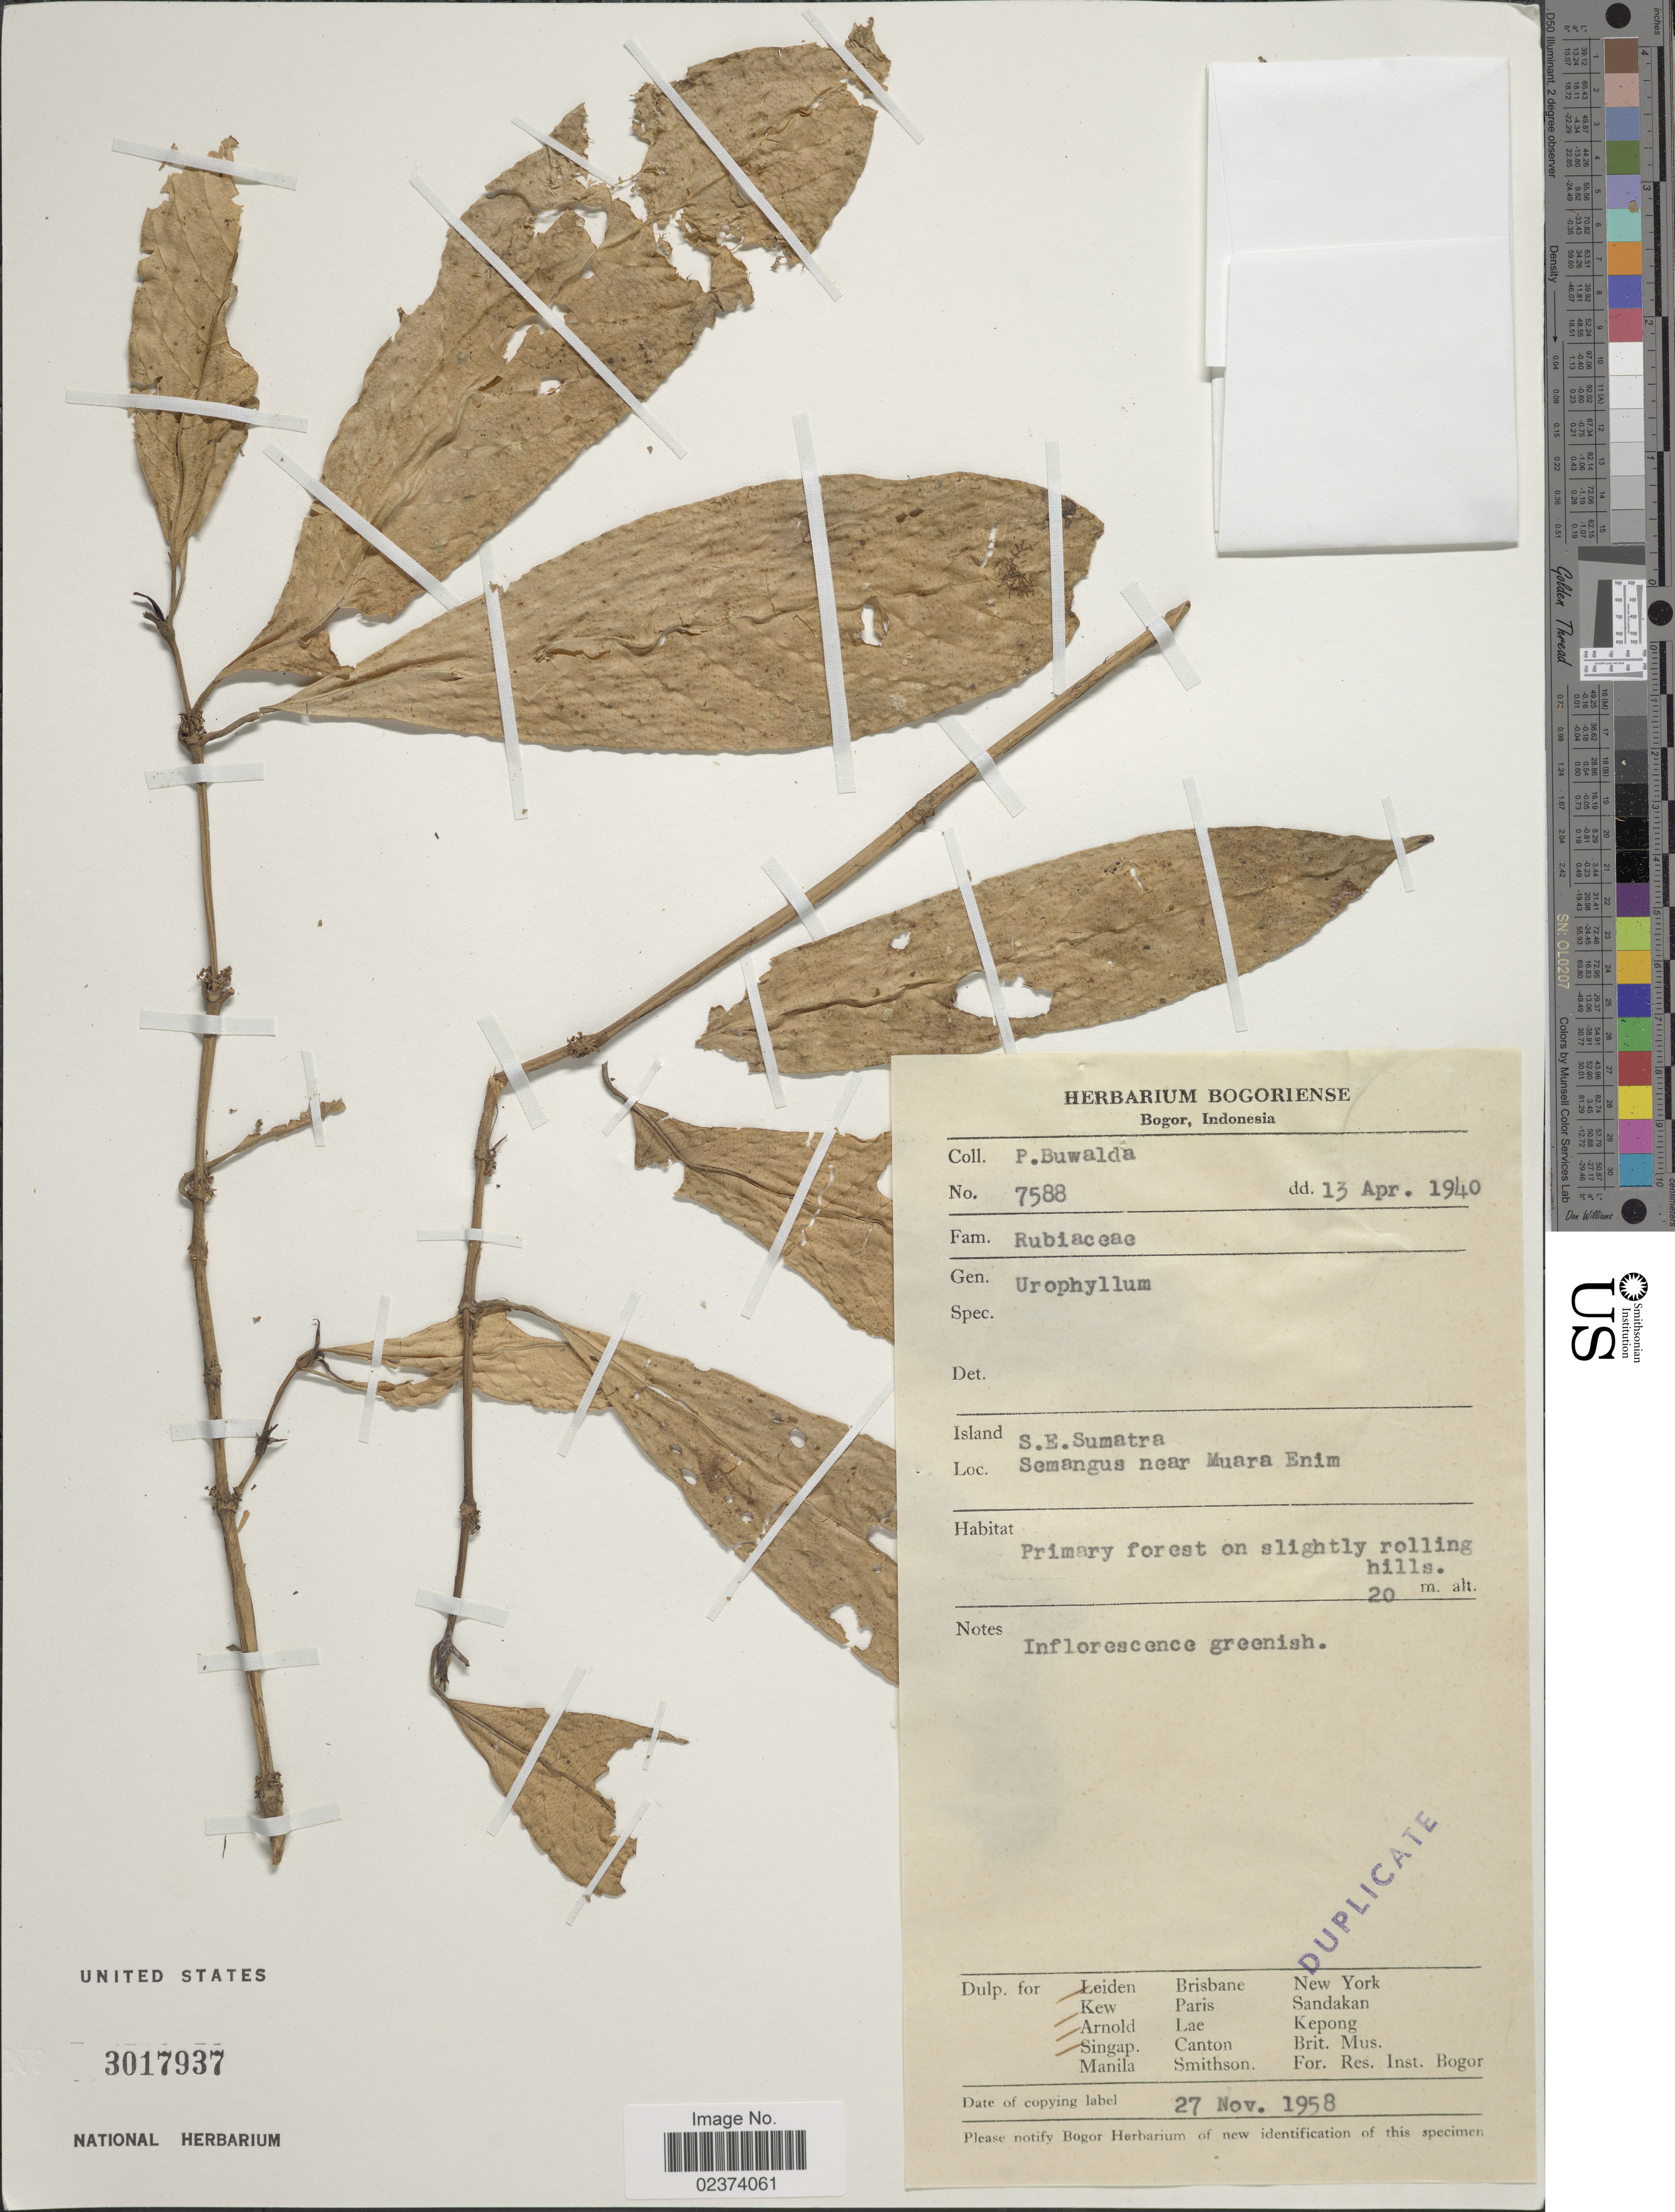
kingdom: Plantae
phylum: Tracheophyta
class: Magnoliopsida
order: Gentianales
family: Rubiaceae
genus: Urophyllum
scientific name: Urophyllum sp.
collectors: P. Buwalda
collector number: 7588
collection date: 1940-04-13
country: Indonesia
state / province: Sumatra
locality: S.E. Sumatra, Semangus near Muara Enim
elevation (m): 20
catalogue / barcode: US 3019737